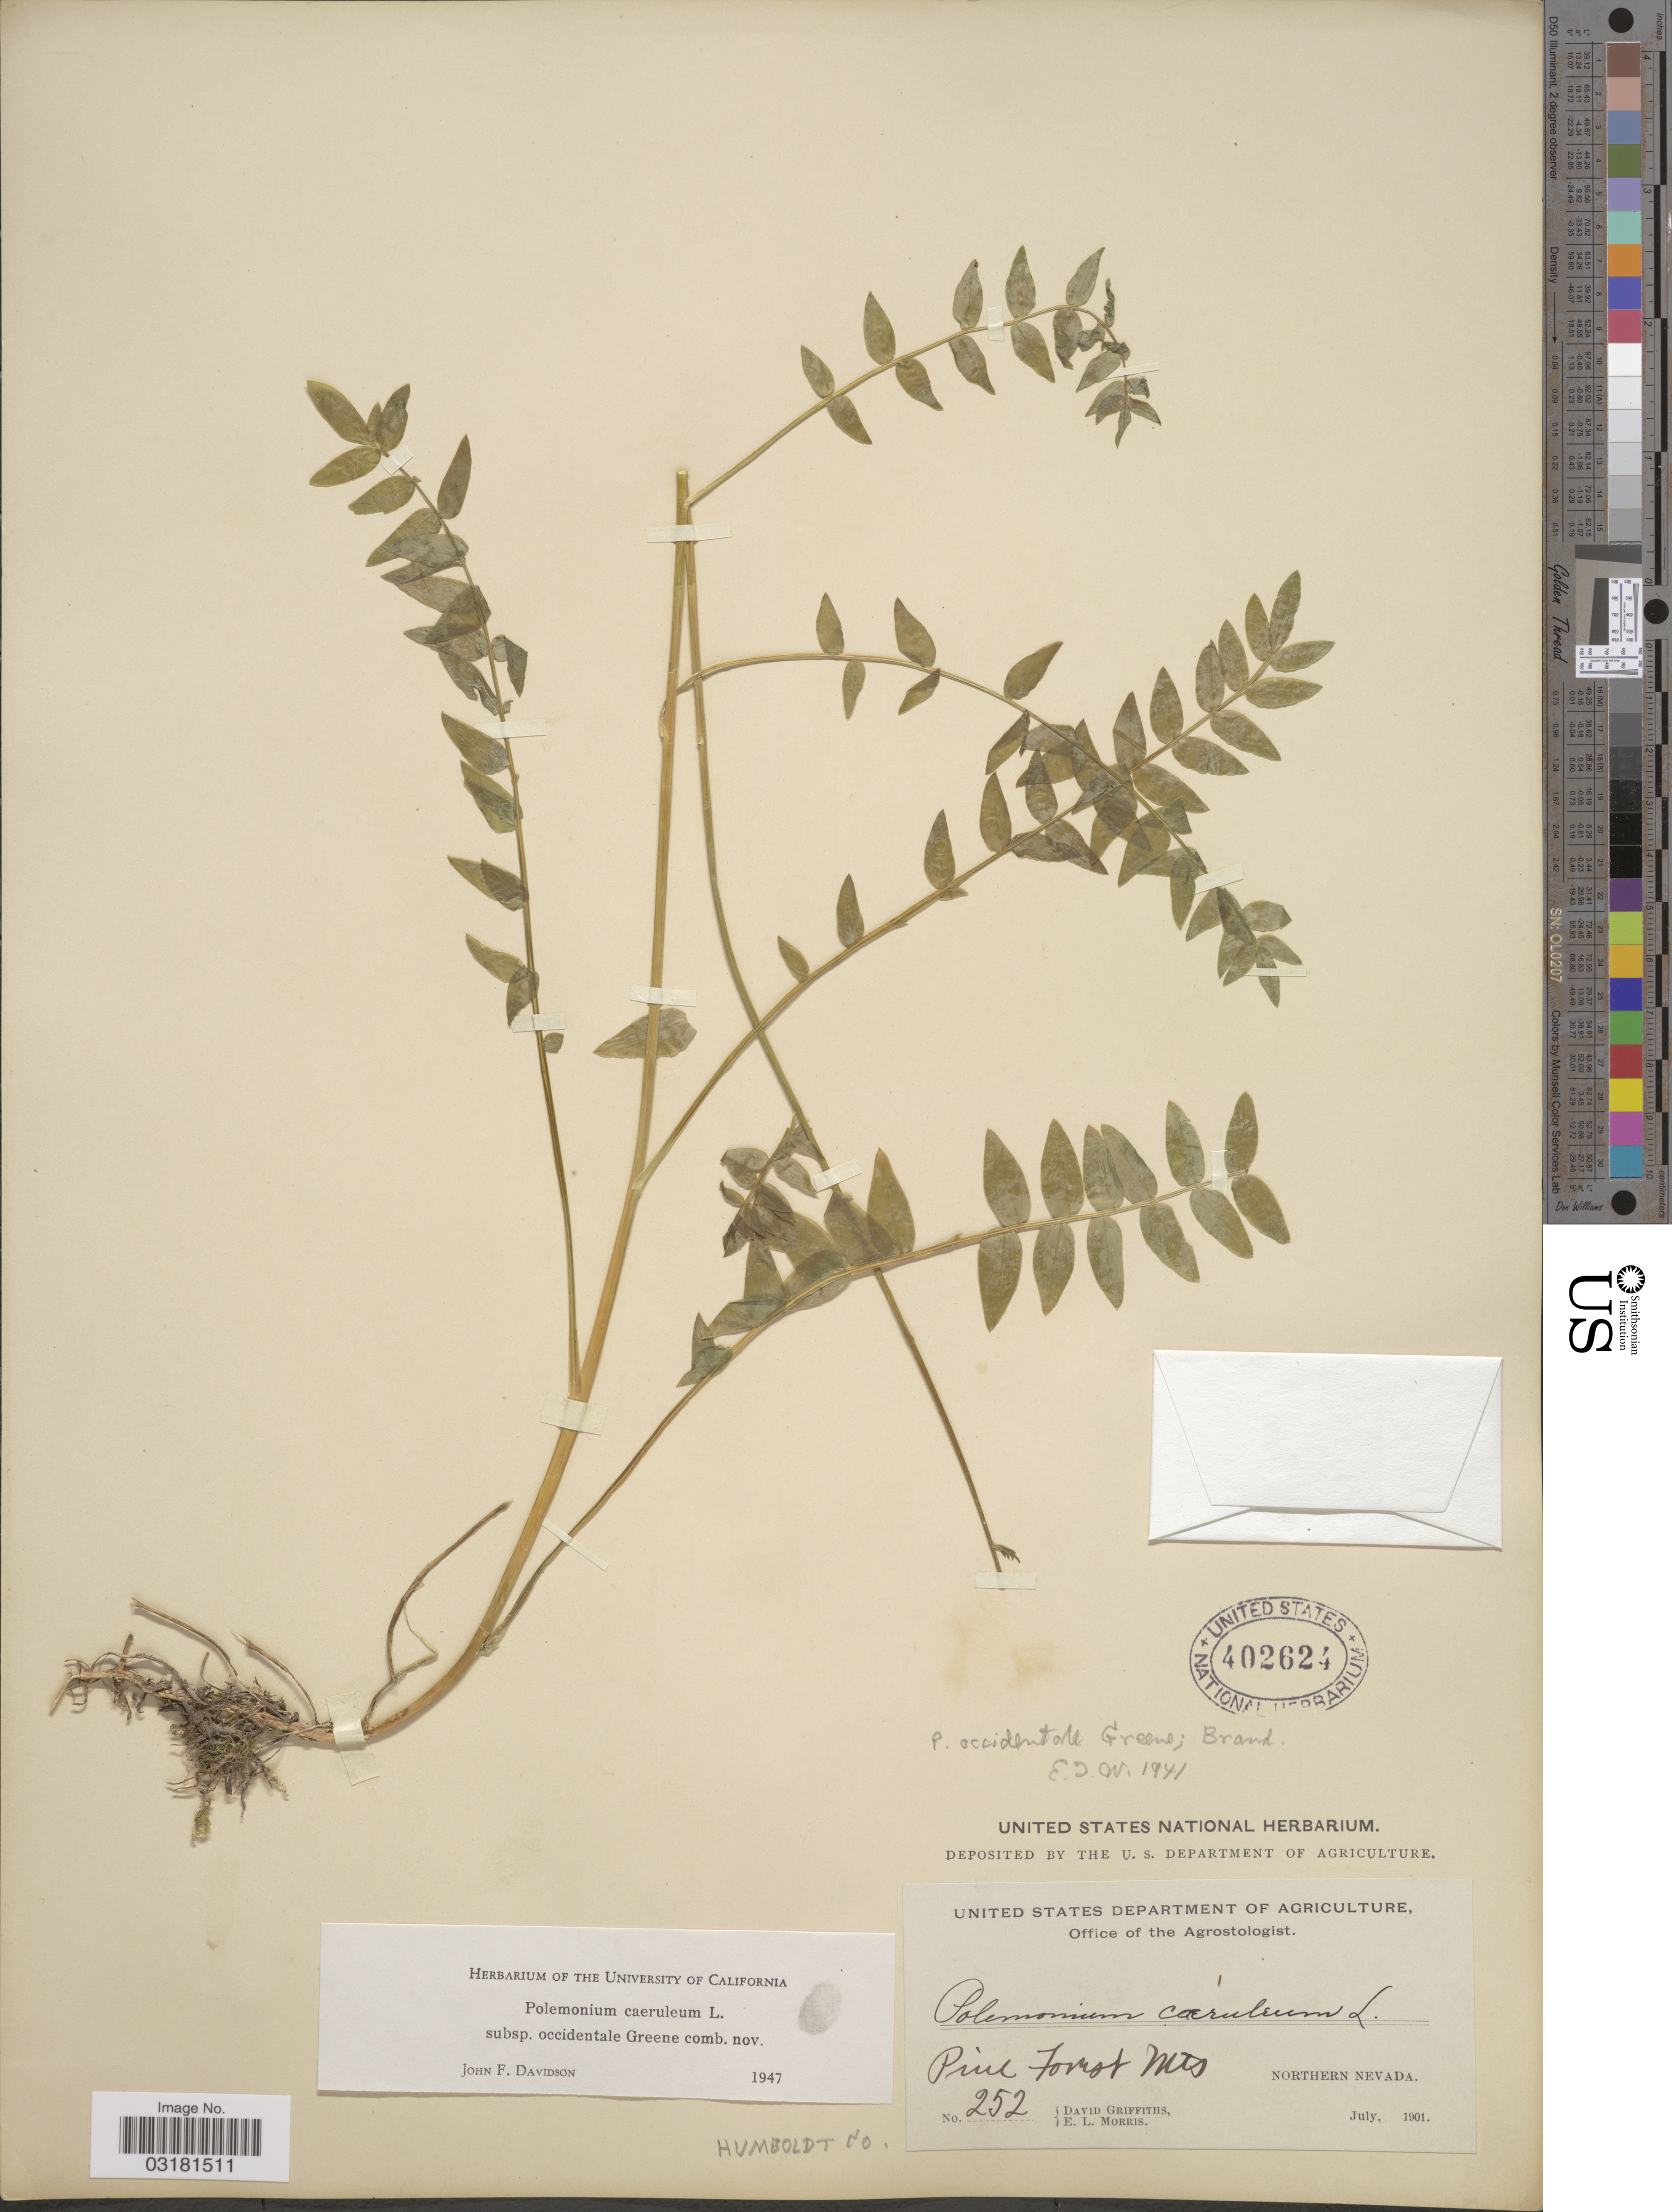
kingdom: Plantae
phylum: Tracheophyta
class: Magnoliopsida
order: Ericales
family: Polemoniaceae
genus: Polemonium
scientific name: Polemonium occidentale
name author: Greene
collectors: D. Griffiths & E. Morris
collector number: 252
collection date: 1901-07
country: United States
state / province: Nevada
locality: Pine Forest Mts, Northern Nevada, Humboldt Co.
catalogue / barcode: US 402624